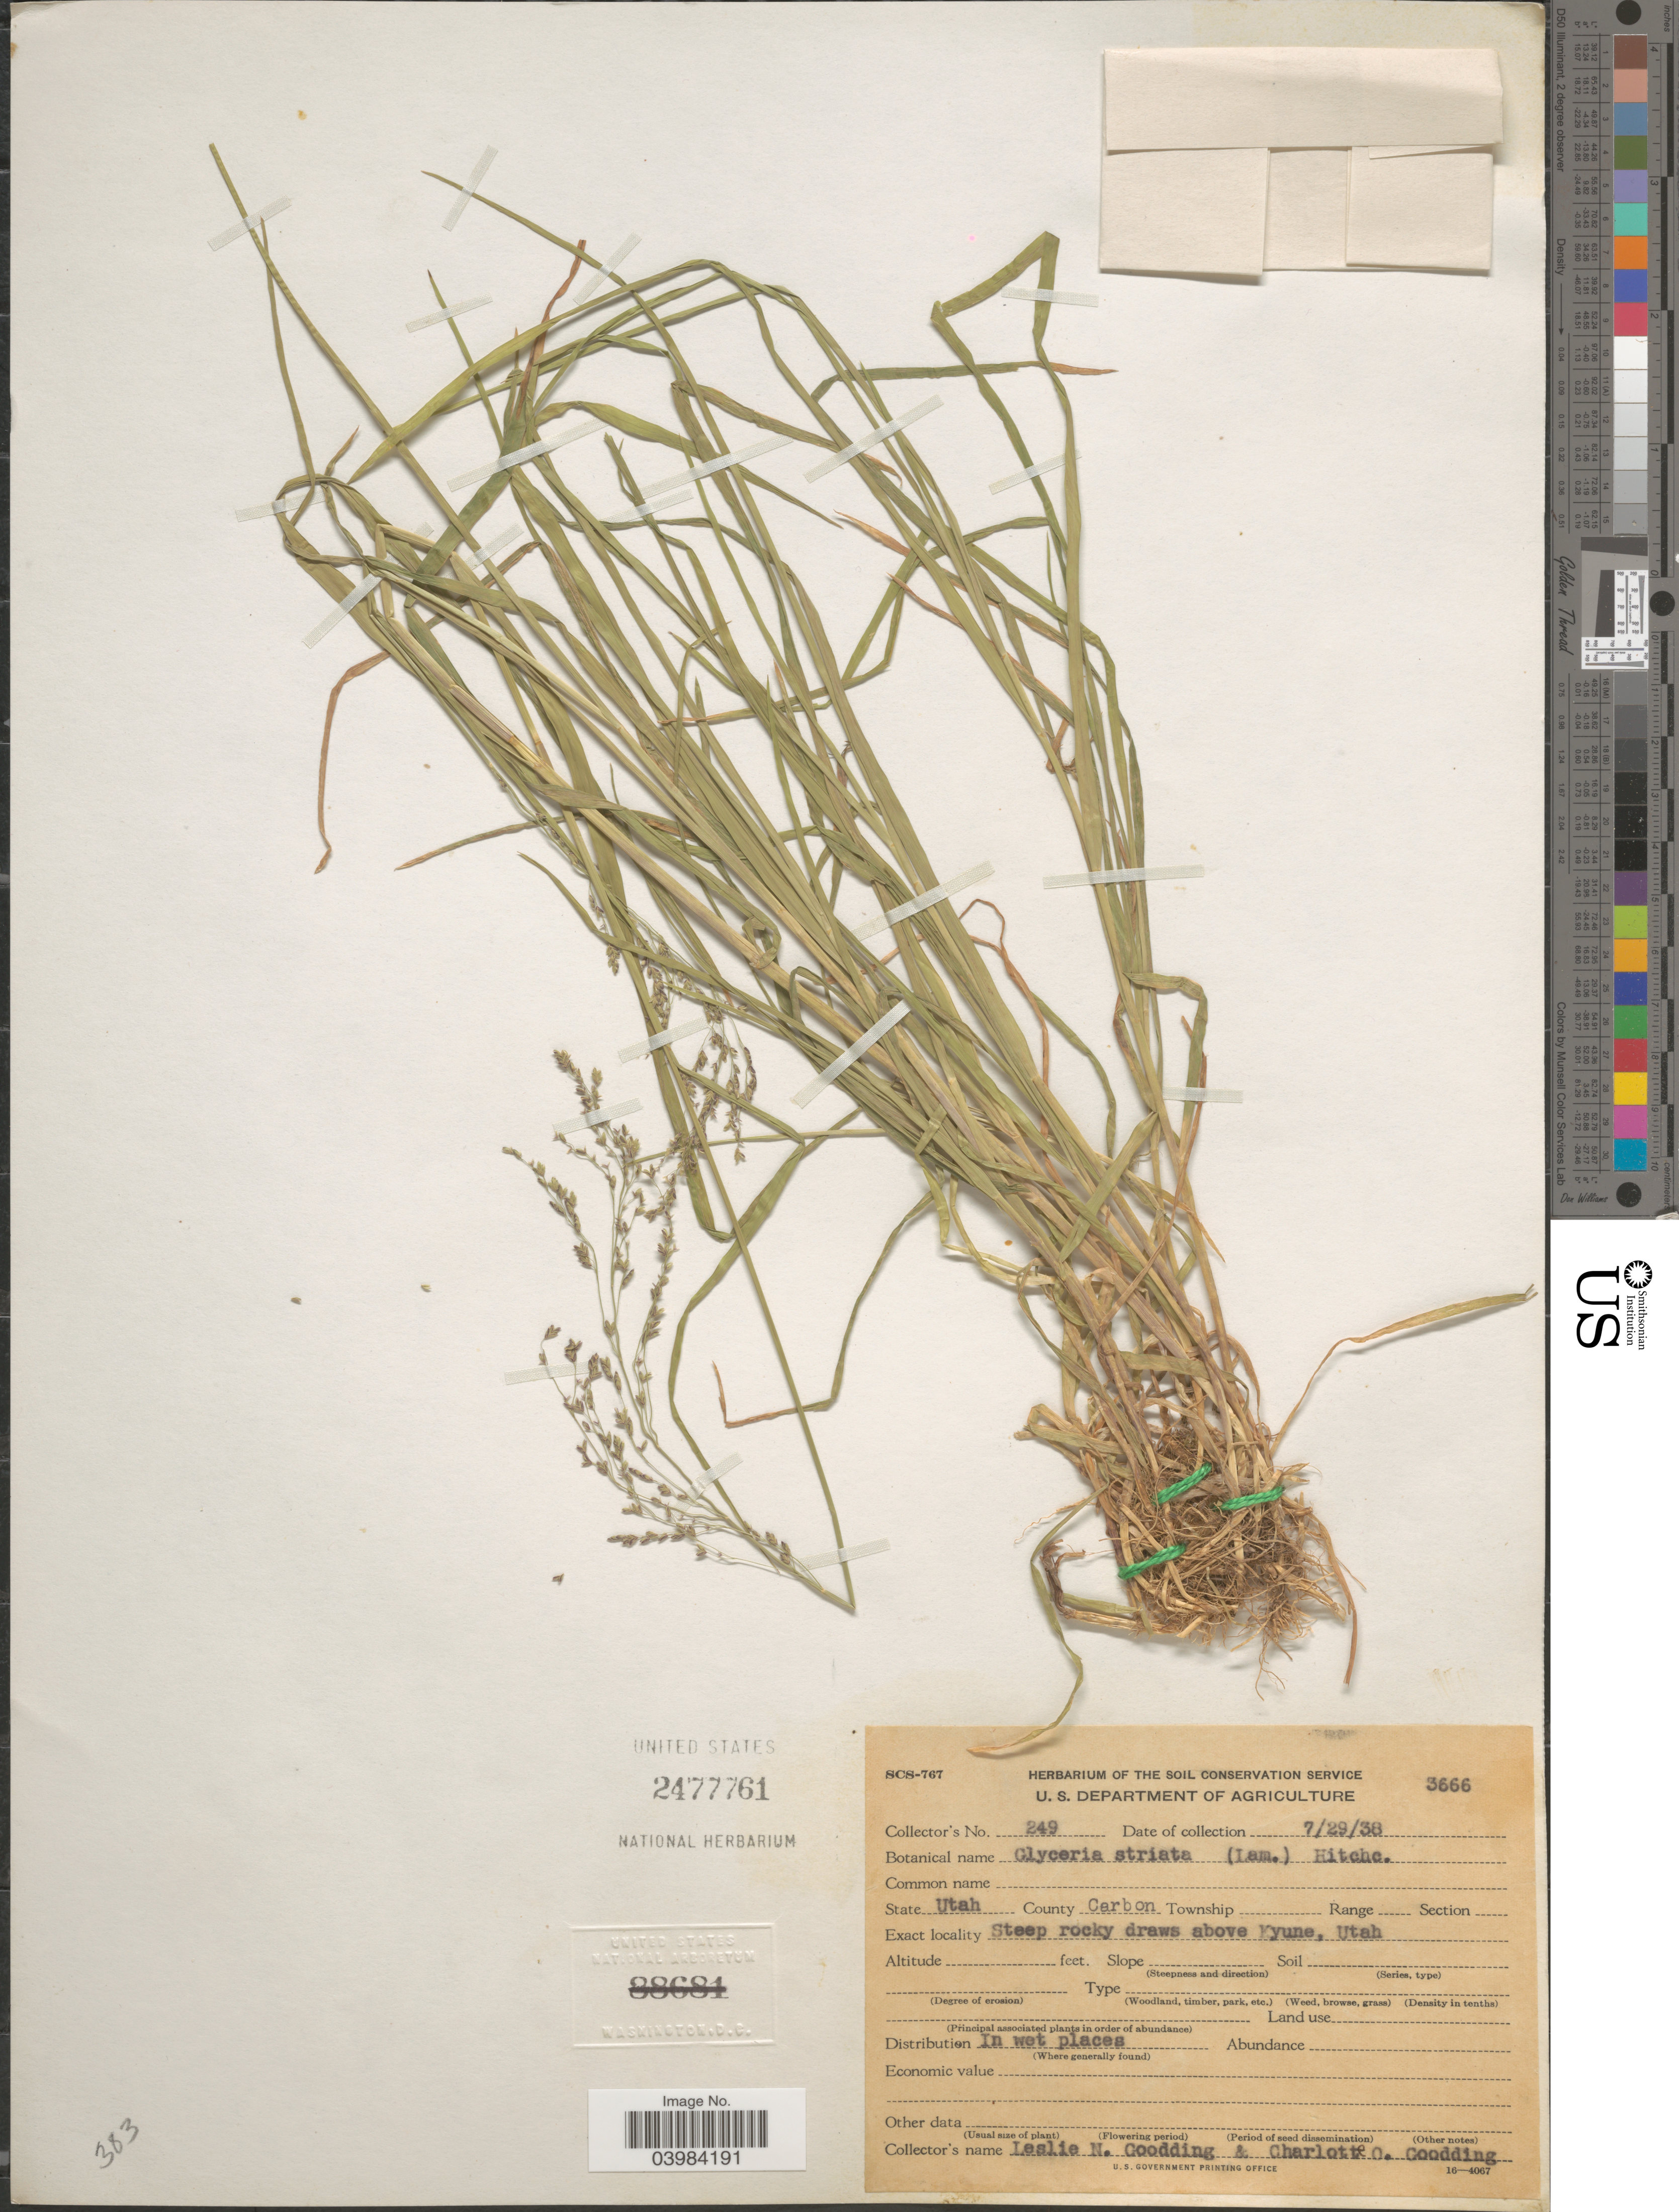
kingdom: Plantae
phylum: Tracheophyta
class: Liliopsida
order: Poales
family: Poaceae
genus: Glyceria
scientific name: Glyceria striata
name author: (Lam.) Hitchc.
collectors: L. N. Goodding & C. Goodding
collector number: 249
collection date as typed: Transcribed d/m/y: 29/7/38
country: United States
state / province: Utah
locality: County Carbon. Steep rocky draws above Kyune.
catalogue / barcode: US 2477761